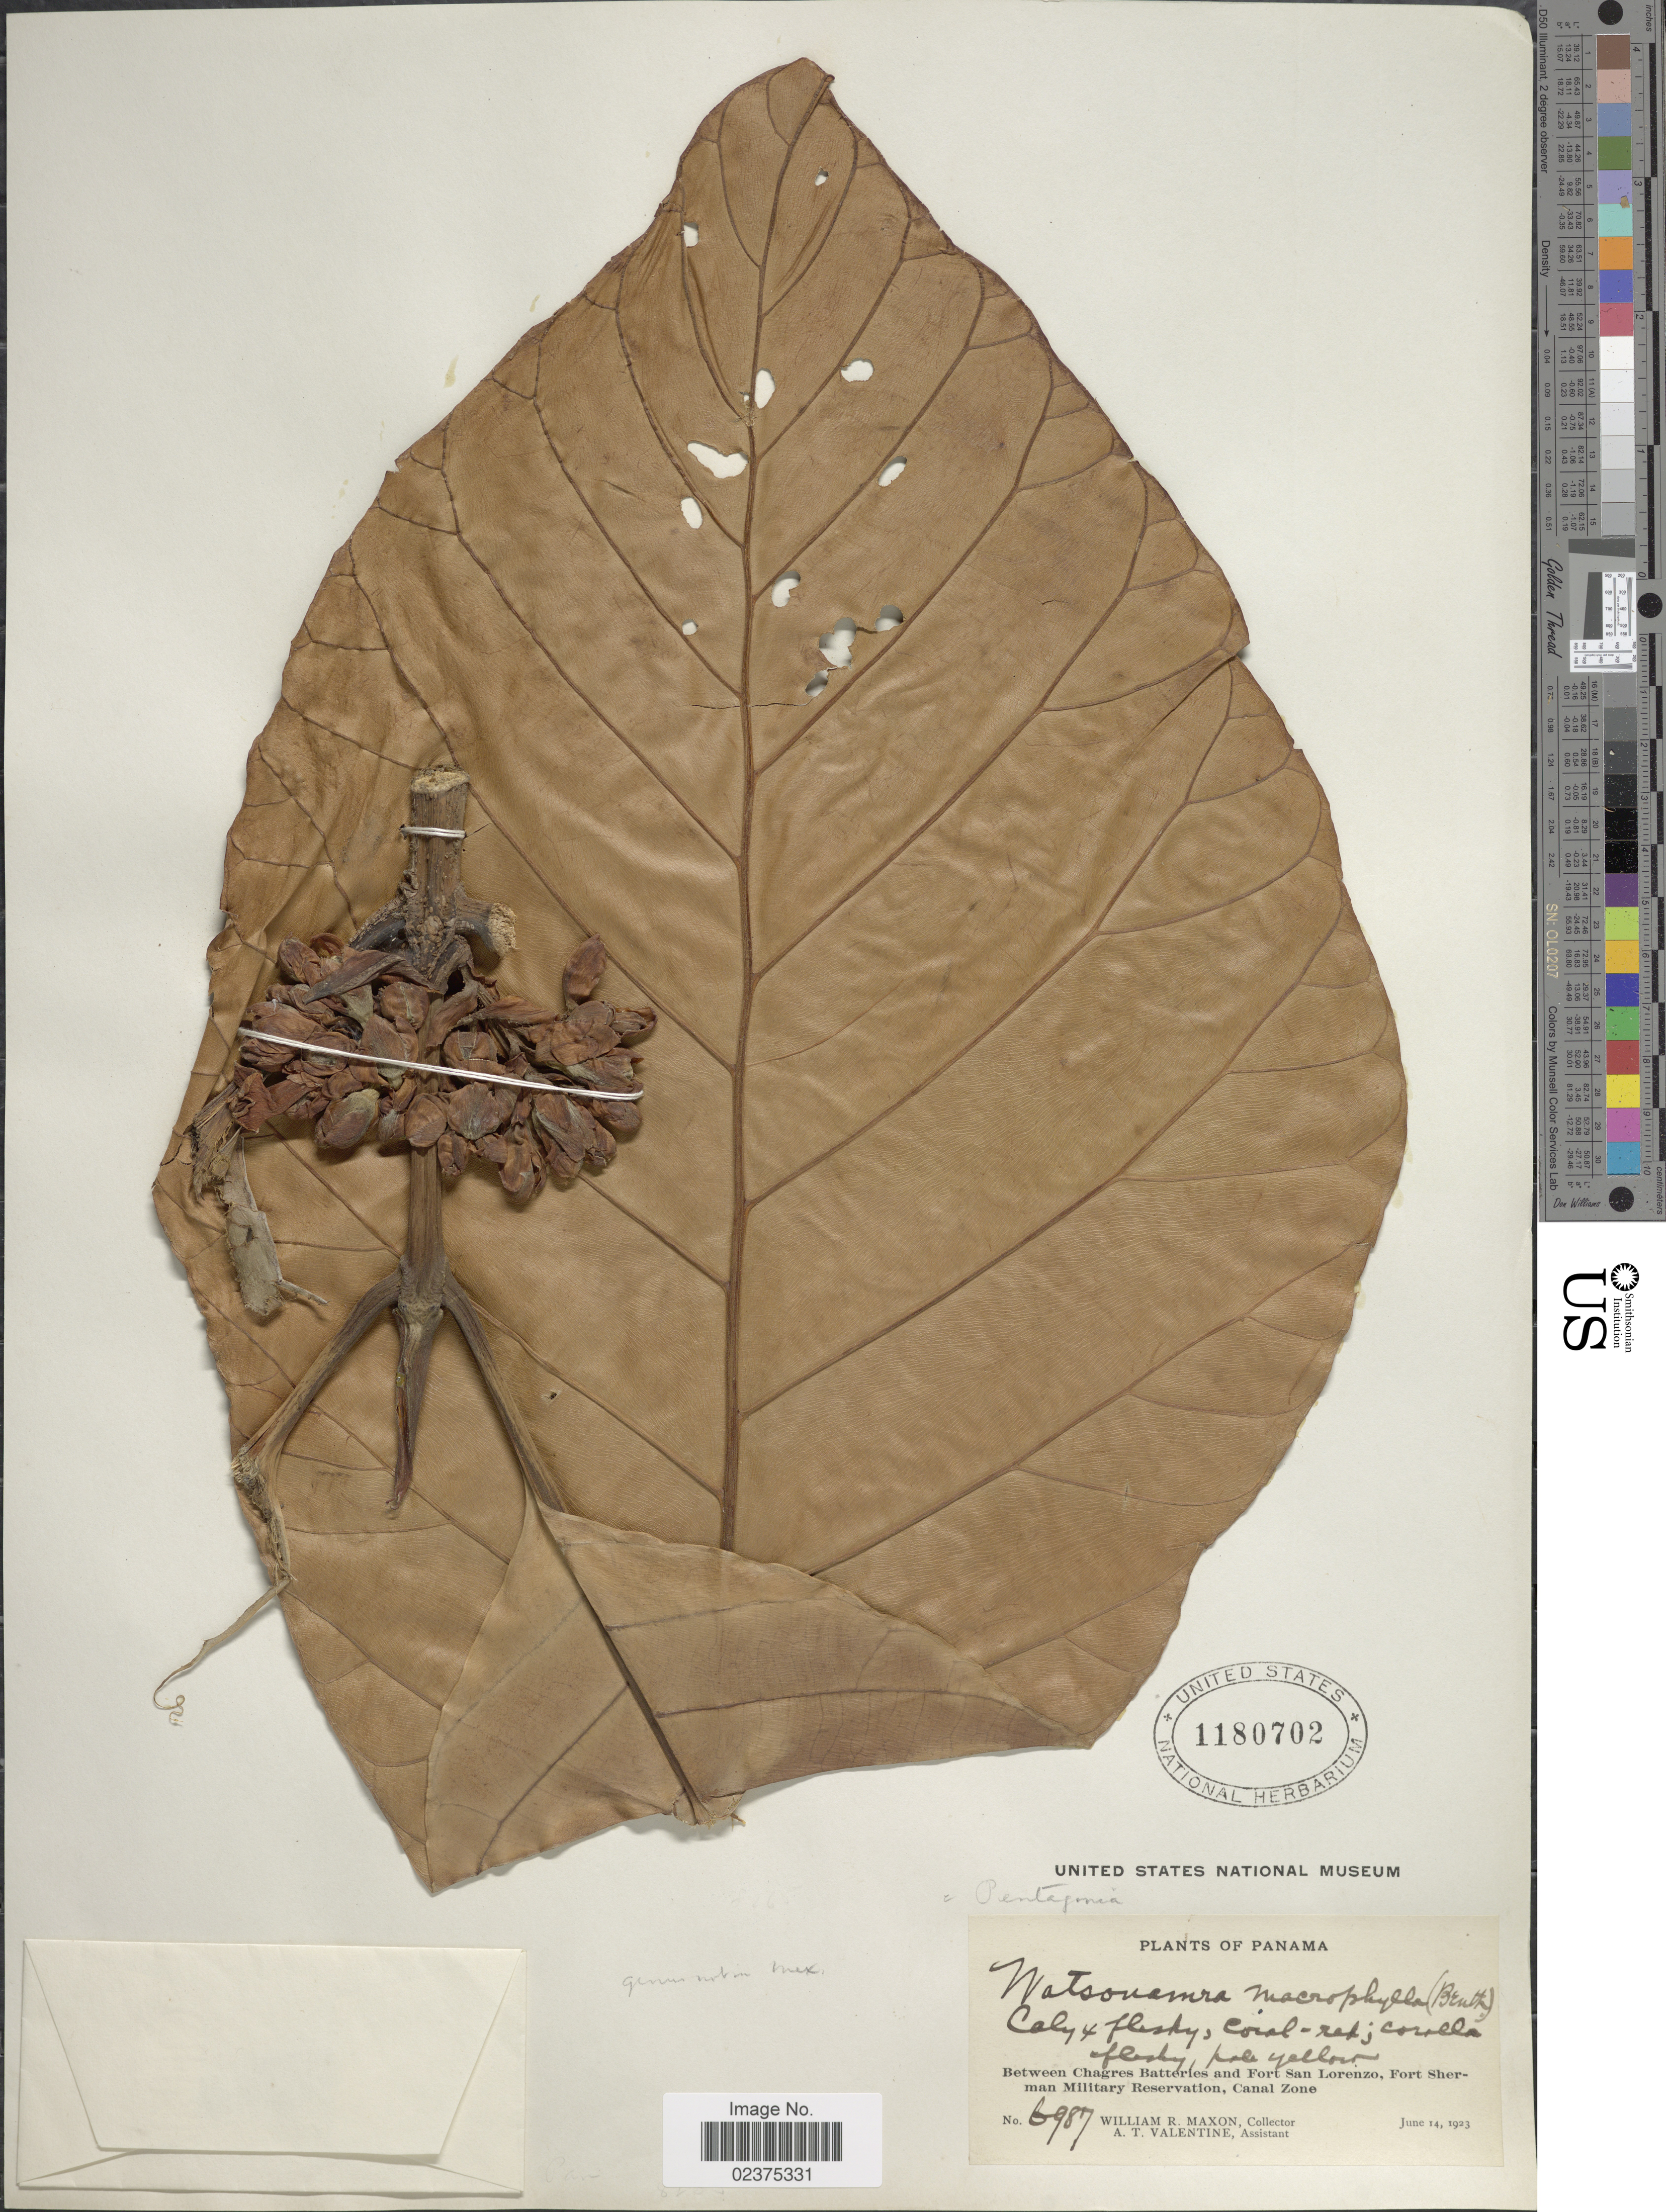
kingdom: Plantae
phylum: Tracheophyta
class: Magnoliopsida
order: Gentianales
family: Rubiaceae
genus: Pentagonia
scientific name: Pentagonia macrophylla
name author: Benth.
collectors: W. R. Maxon & A. Valentine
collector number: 6987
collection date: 1923-06-14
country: Panama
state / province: Colón / Panamá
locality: Between Chagres Batteries and Fort San Lorenzo, Fort Sherman Military Reservation, Canal Zone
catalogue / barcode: US 1180702